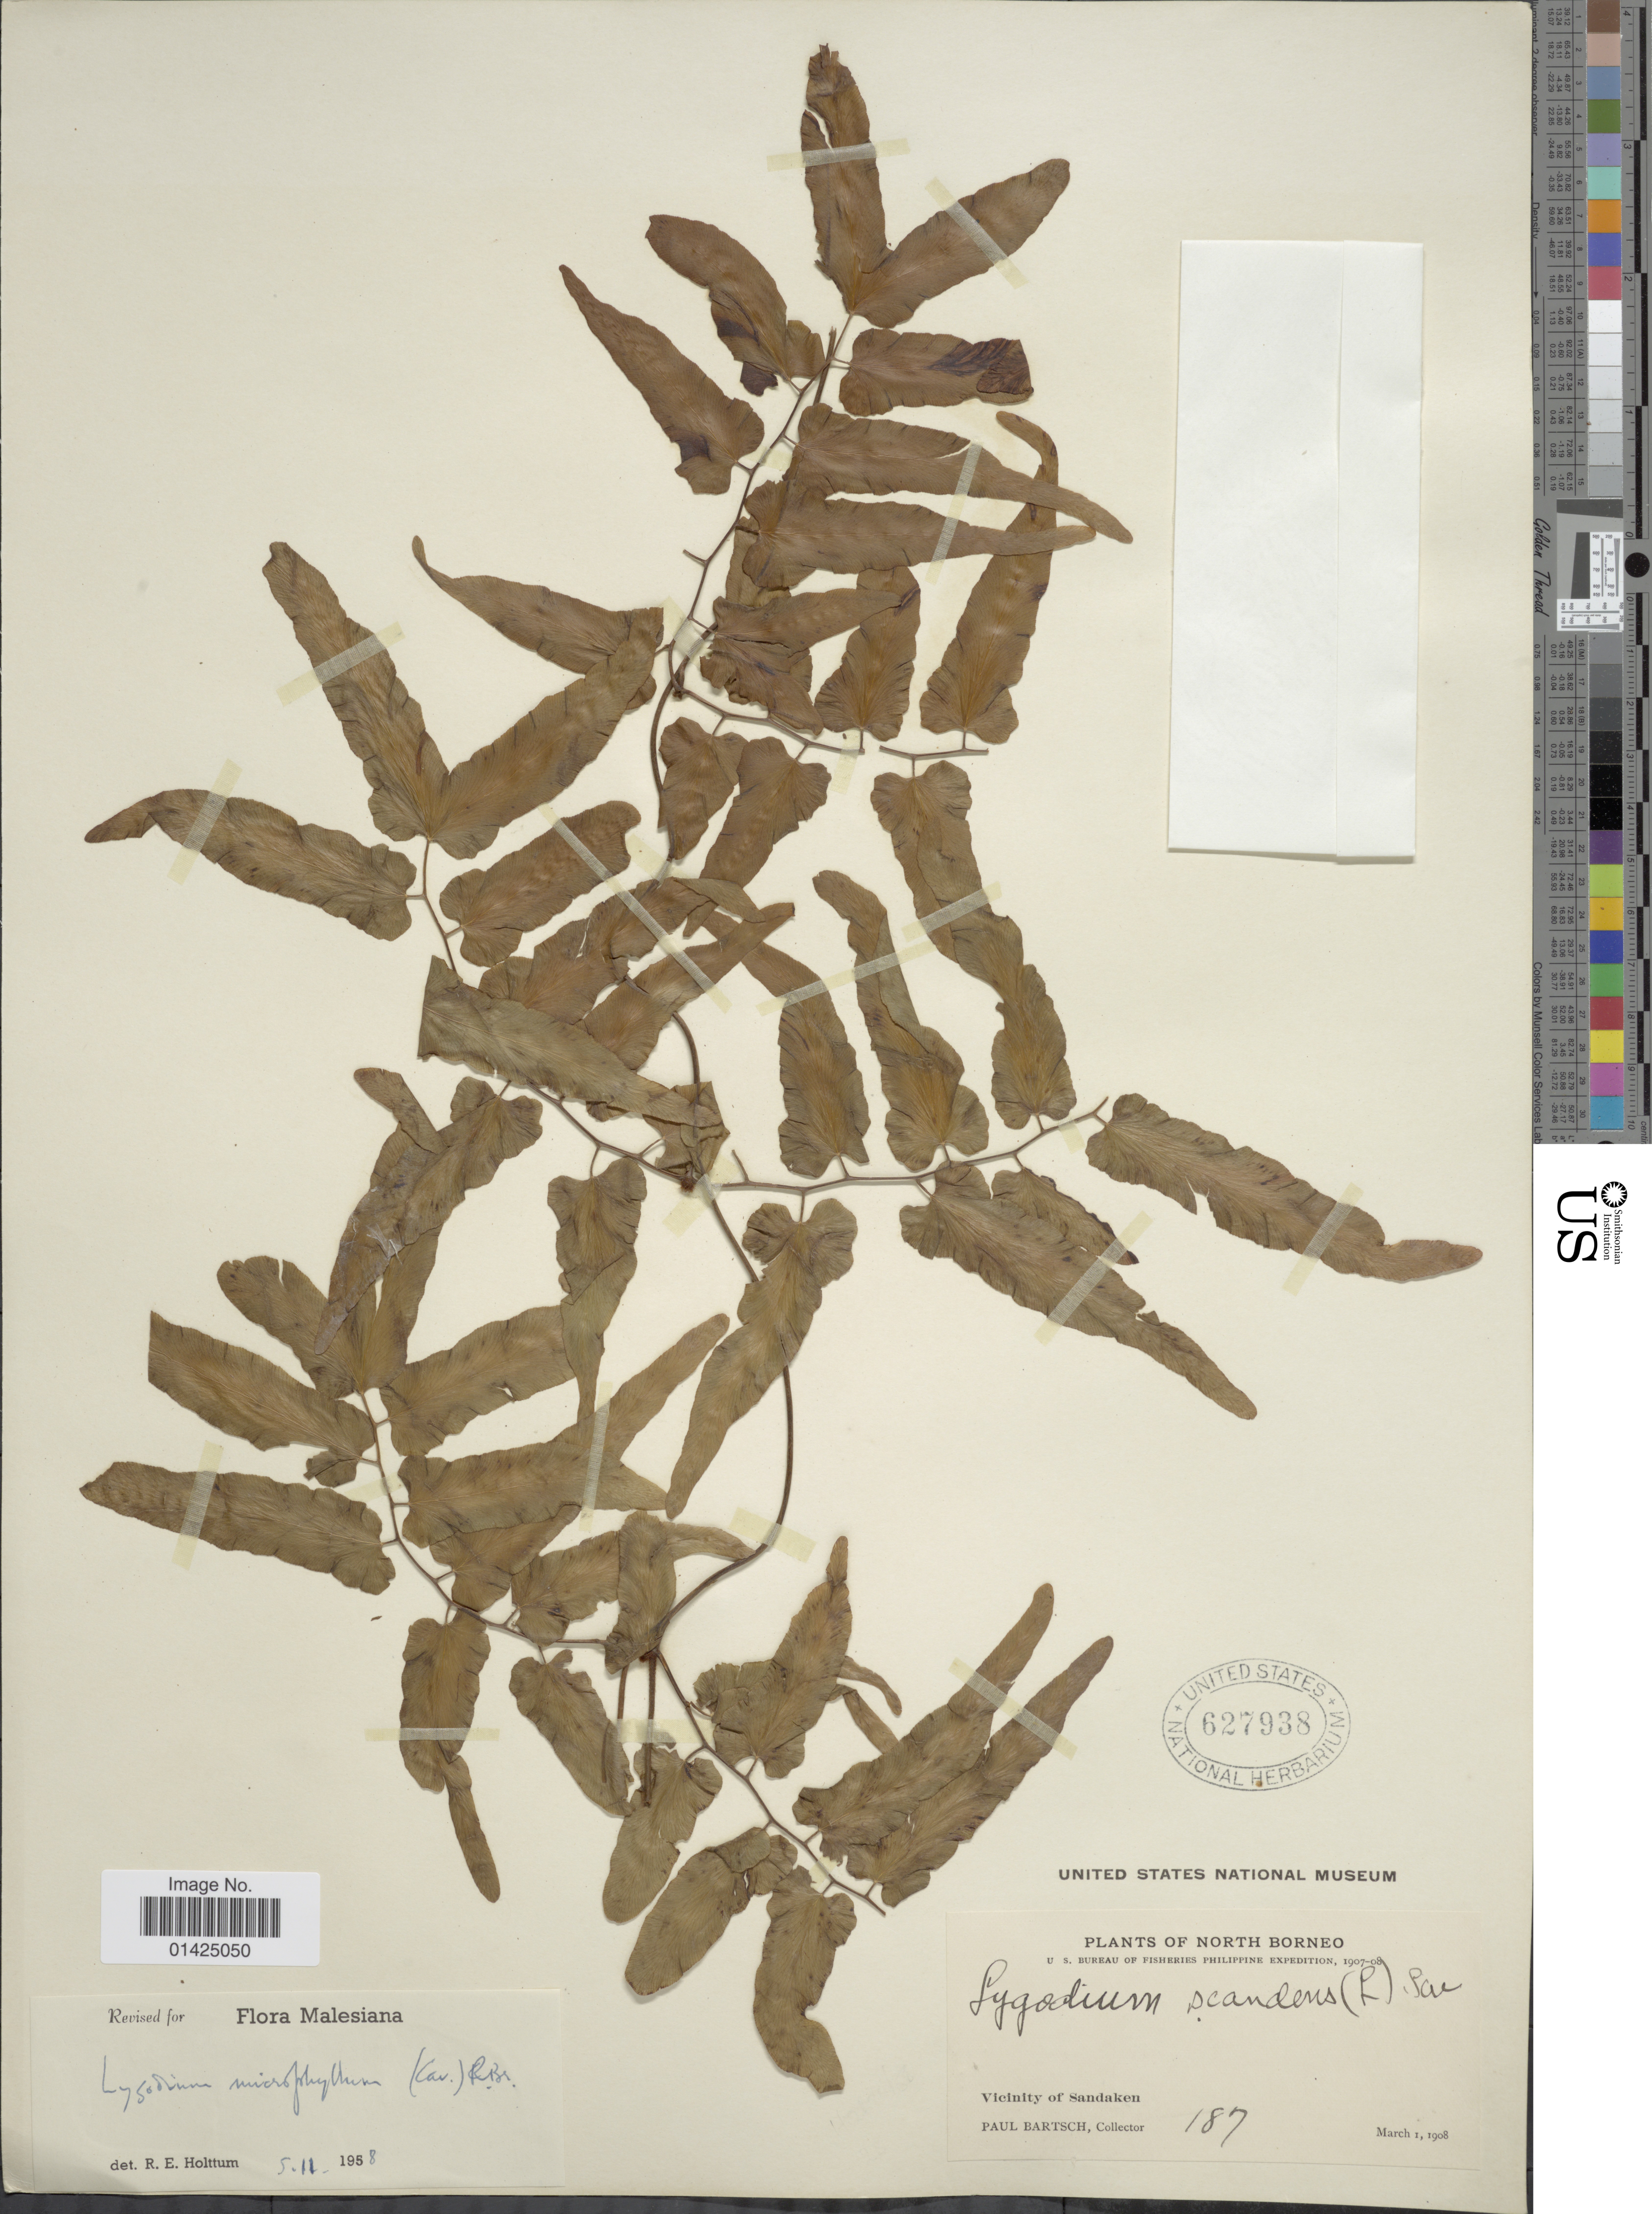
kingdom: Plantae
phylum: Tracheophyta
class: Polypodiopsida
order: Schizaeales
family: Lygodiaceae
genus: Lygodium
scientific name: Lygodium microphyllum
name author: (Cav.) R. Br.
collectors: P. Bartsch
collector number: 187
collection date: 1908-03-01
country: Malaysia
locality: North Borneo, Vicinity of Sandaken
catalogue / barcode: US 627938